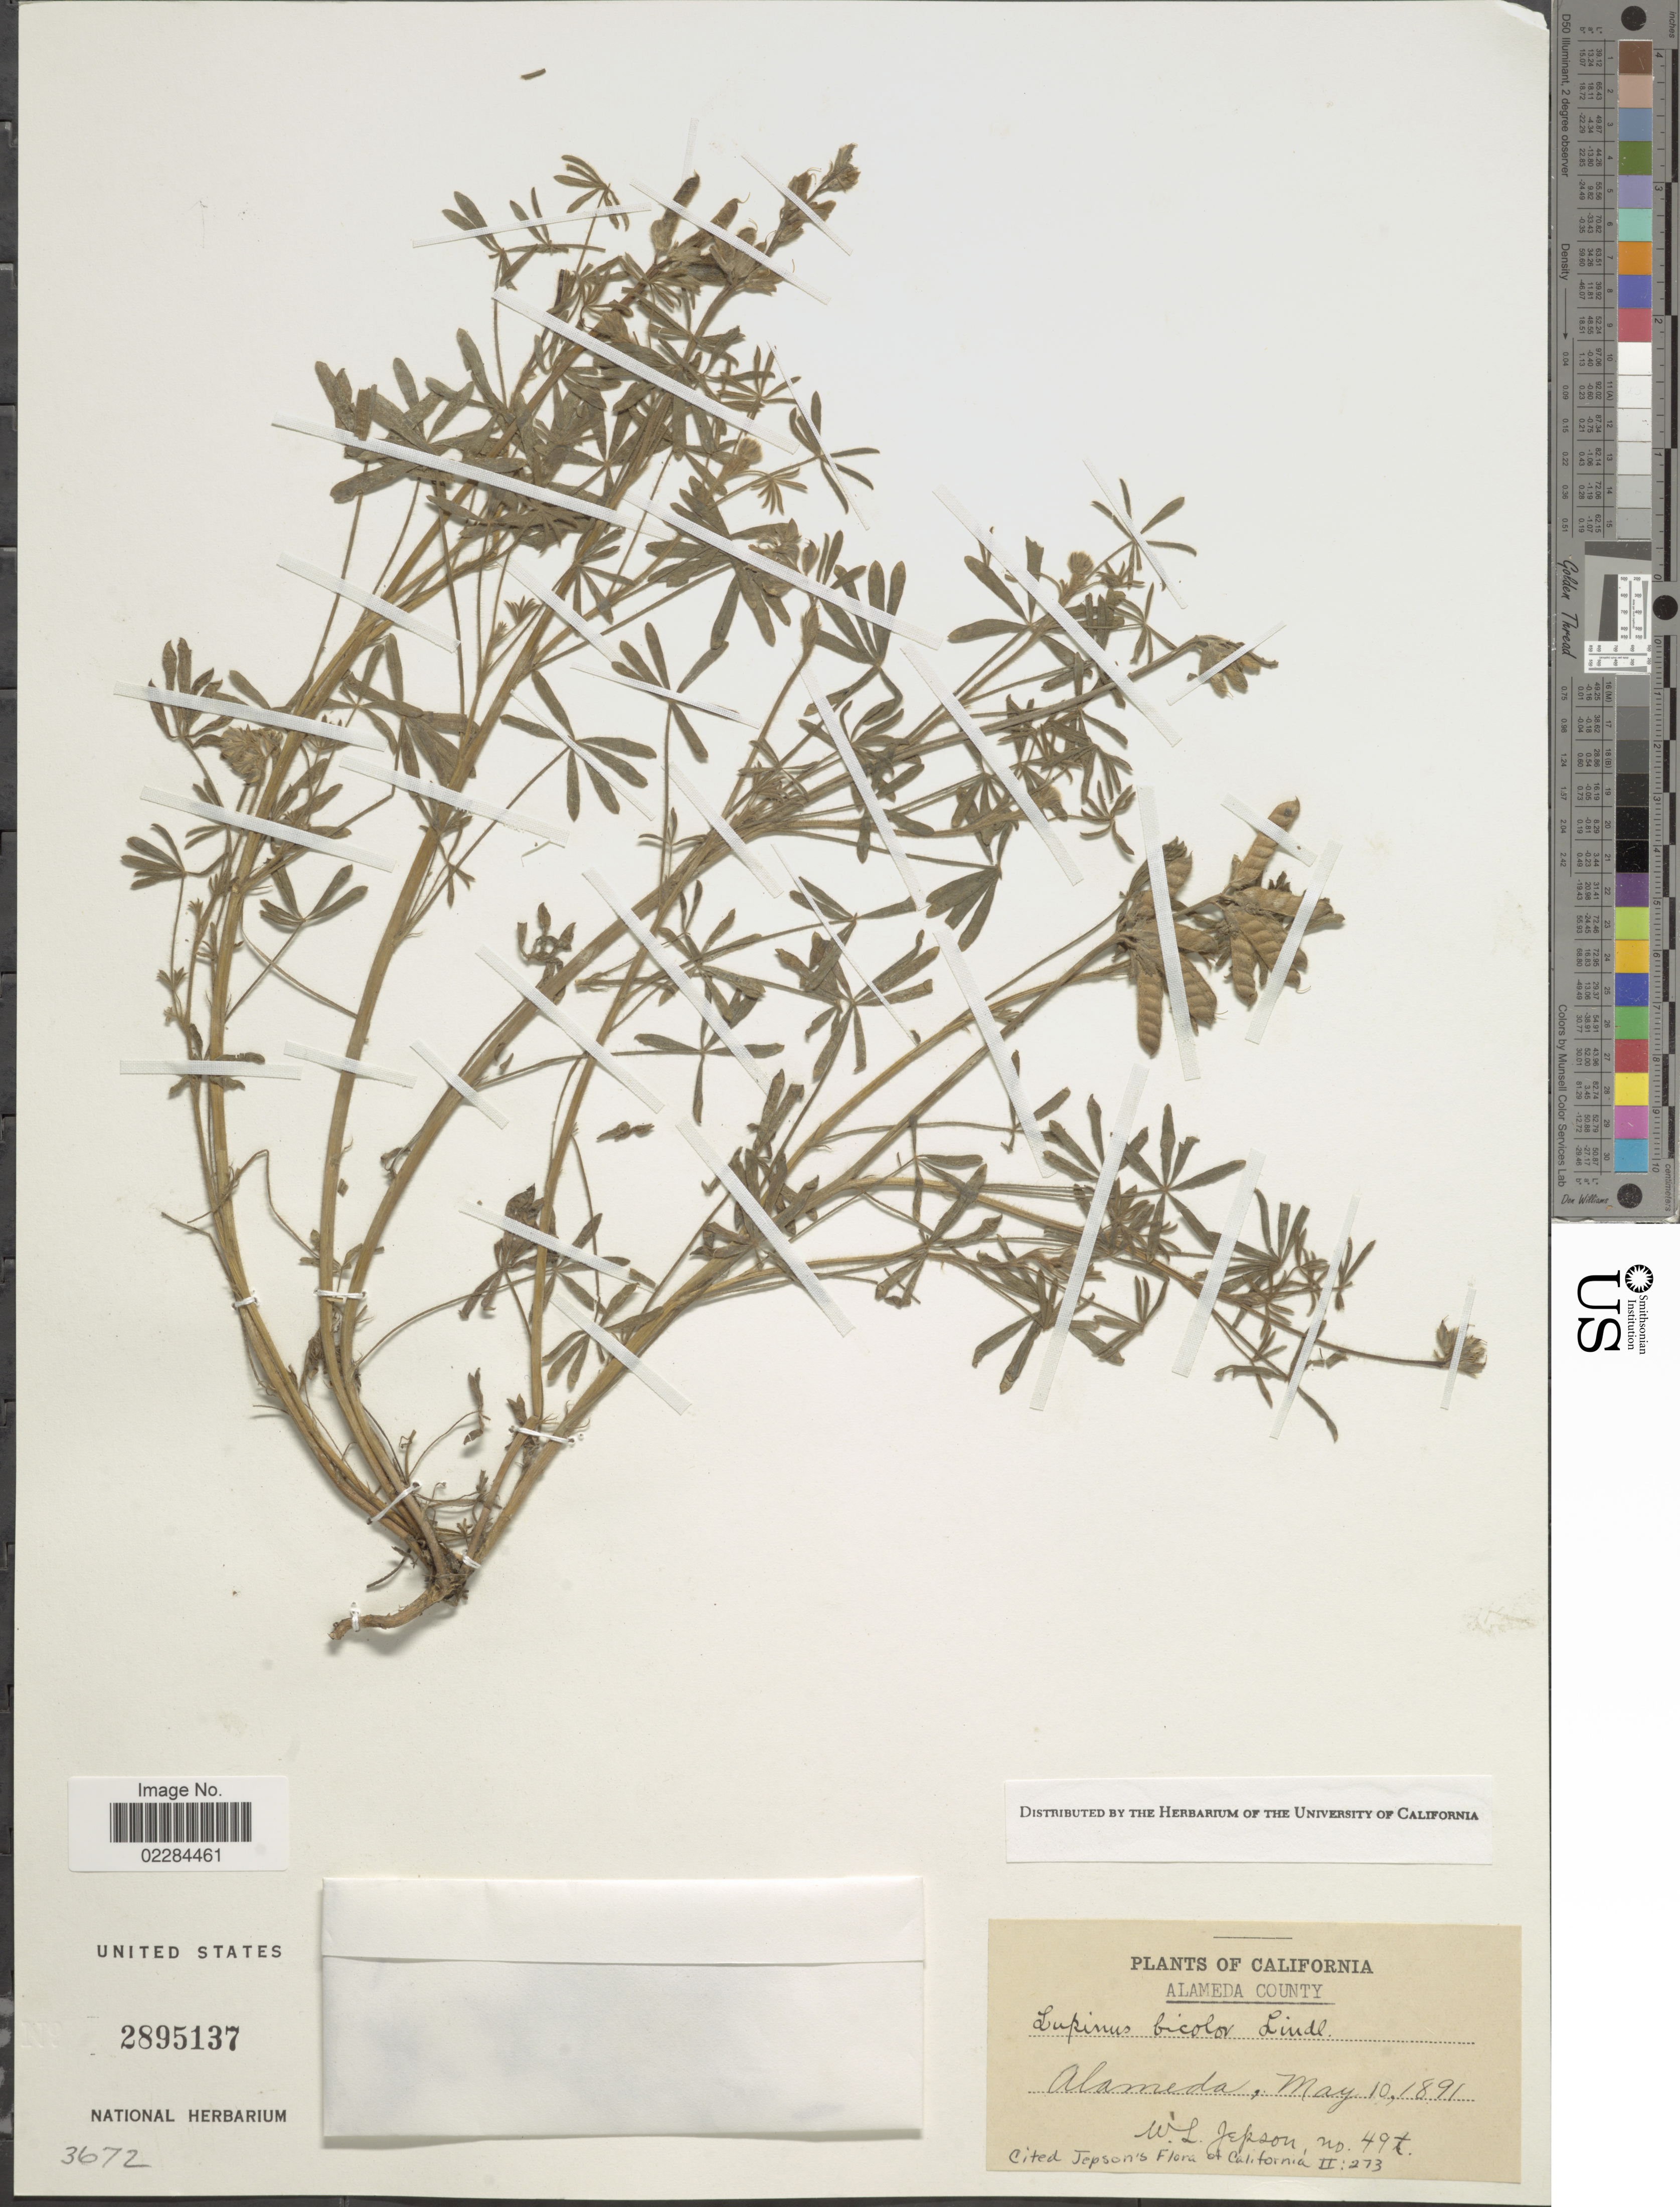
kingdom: Plantae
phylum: Tracheophyta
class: Magnoliopsida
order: Fabales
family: Fabaceae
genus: Lupinus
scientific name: Lupinus bicolor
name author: Lindl.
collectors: W. L. Jepson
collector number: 497*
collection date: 1891-05-10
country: United States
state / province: California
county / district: Alameda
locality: Alameda County. Alameda.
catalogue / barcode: US 2895137